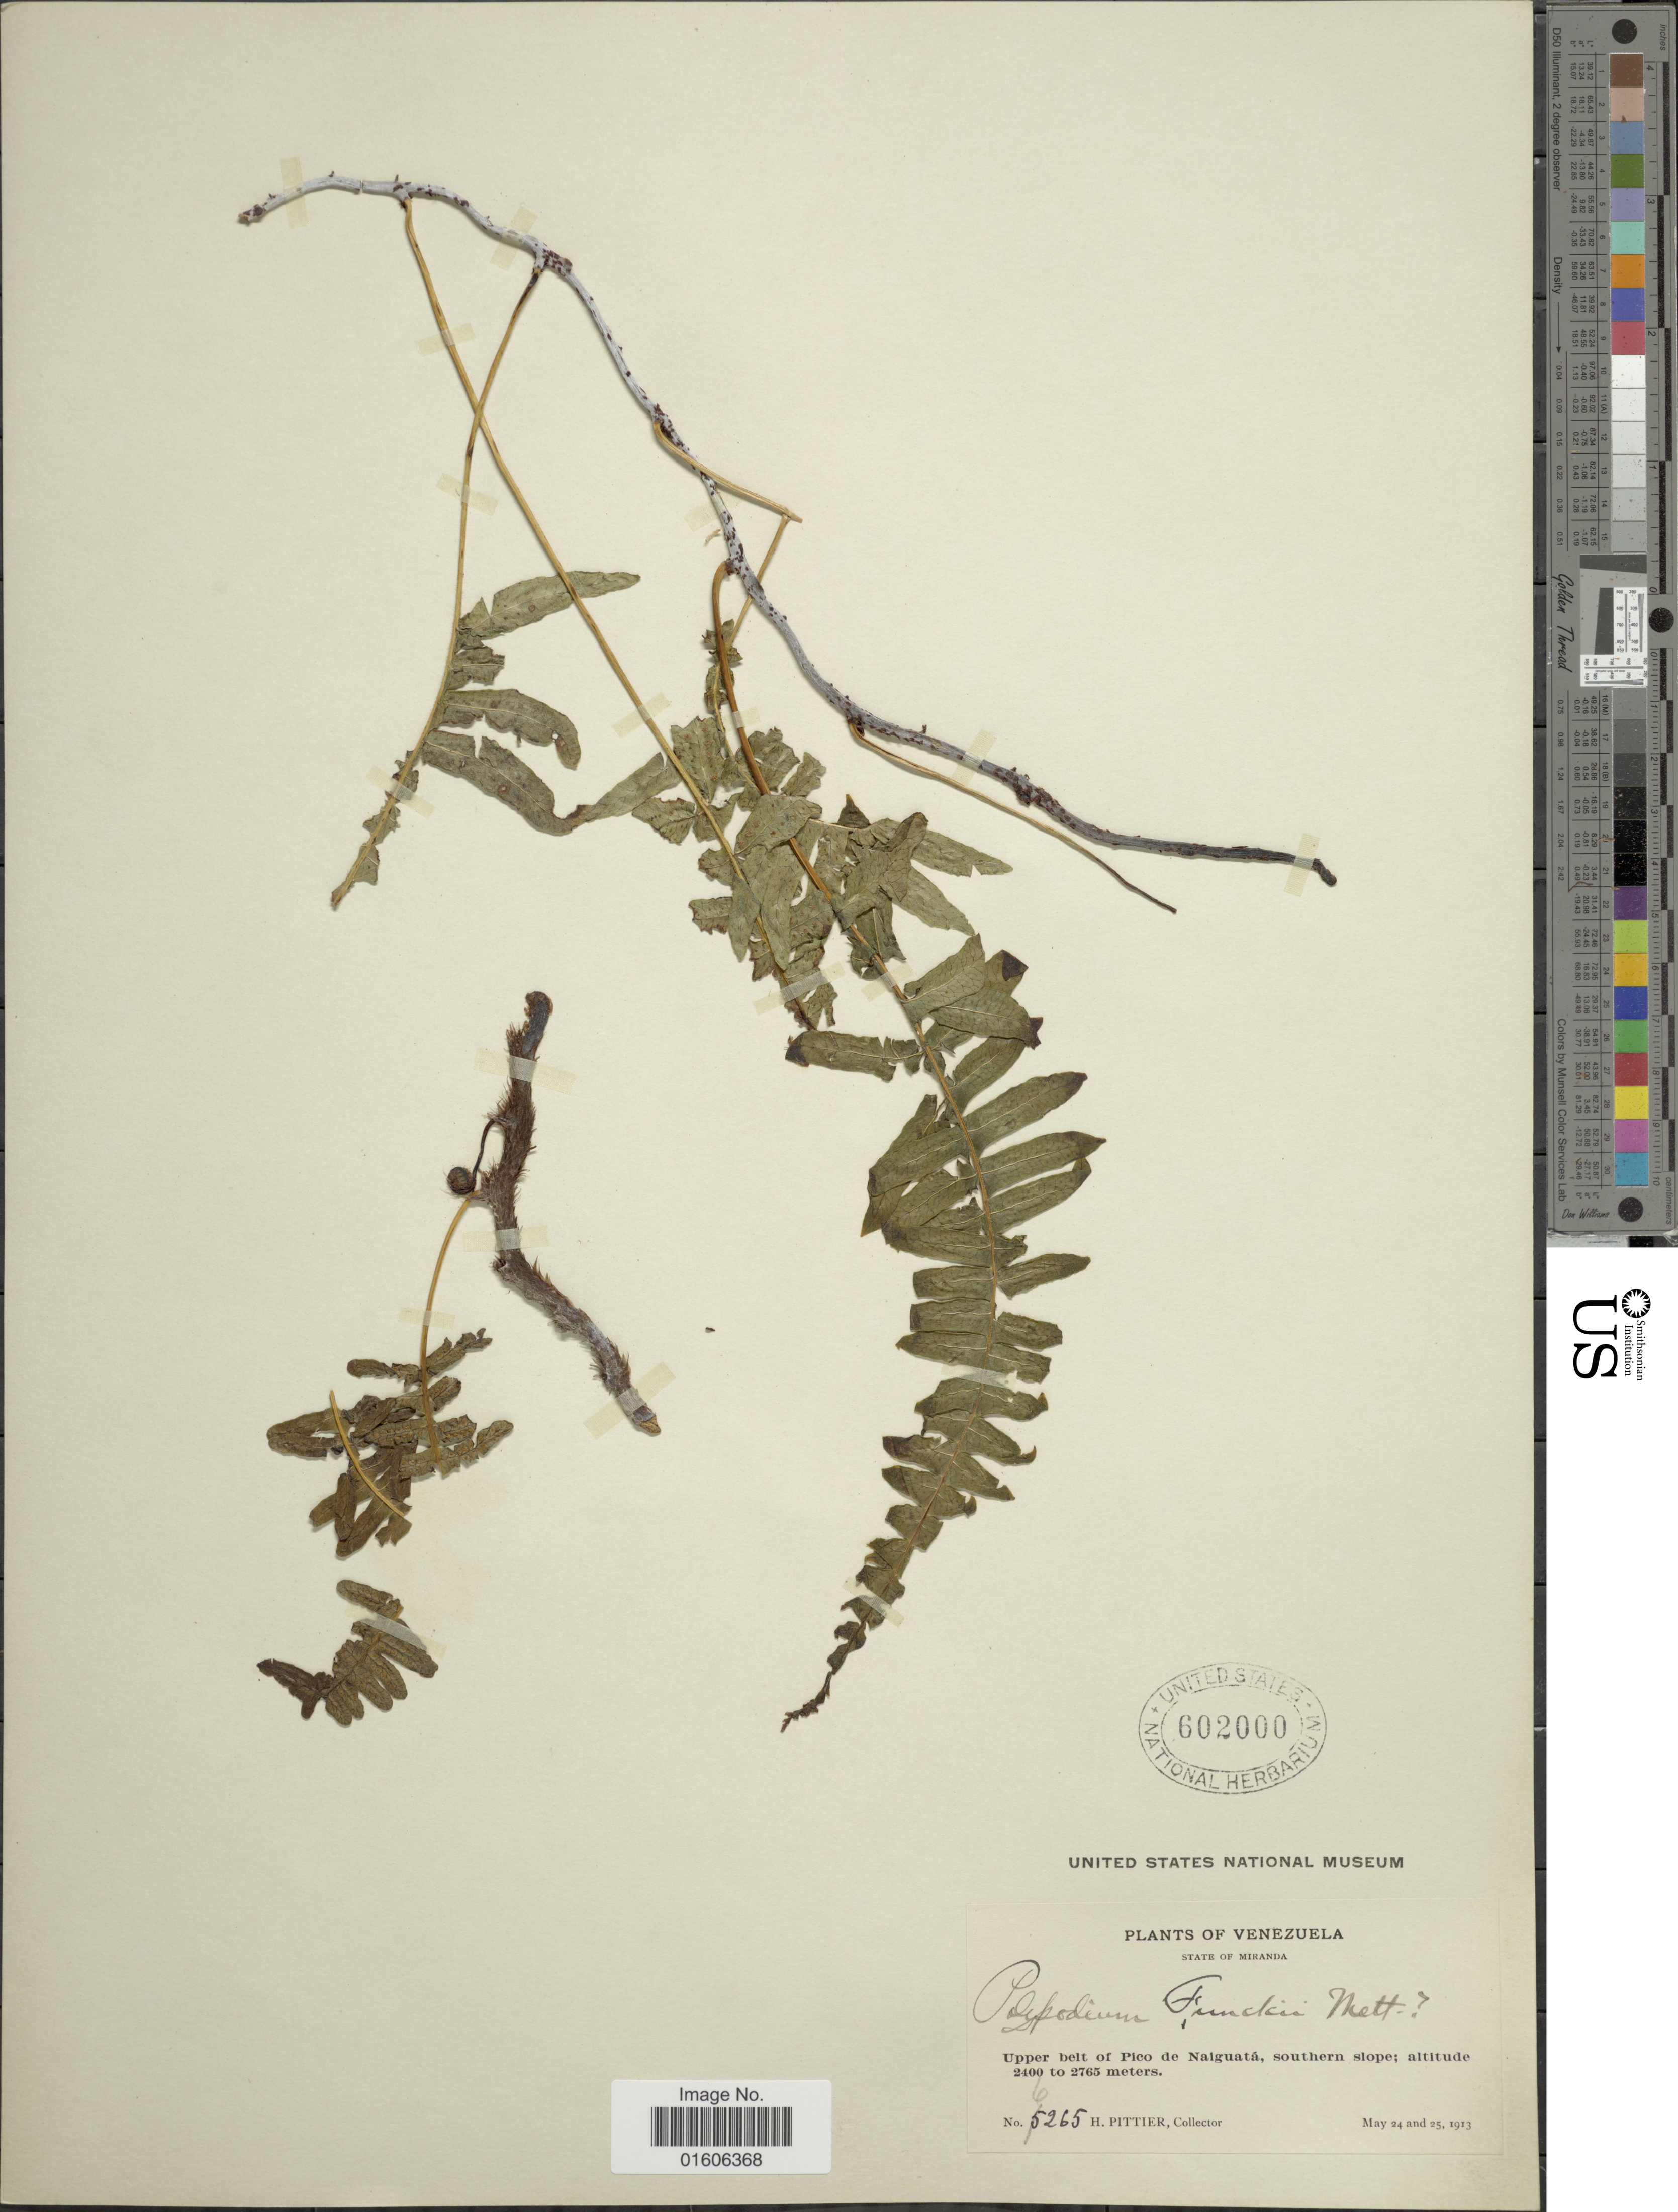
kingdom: Plantae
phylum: Tracheophyta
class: Polypodiopsida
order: Polypodiales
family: Polypodiaceae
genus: Serpocaulon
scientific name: Serpocaulon funckii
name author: (Mett.) A.R. Sm.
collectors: H. F. Pittier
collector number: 6265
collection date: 1913-05-24/1913-05-25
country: Venezuela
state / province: Miranda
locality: Upper belt of Pico de Naiguatá, southern slope.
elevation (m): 2400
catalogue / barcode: US 602000